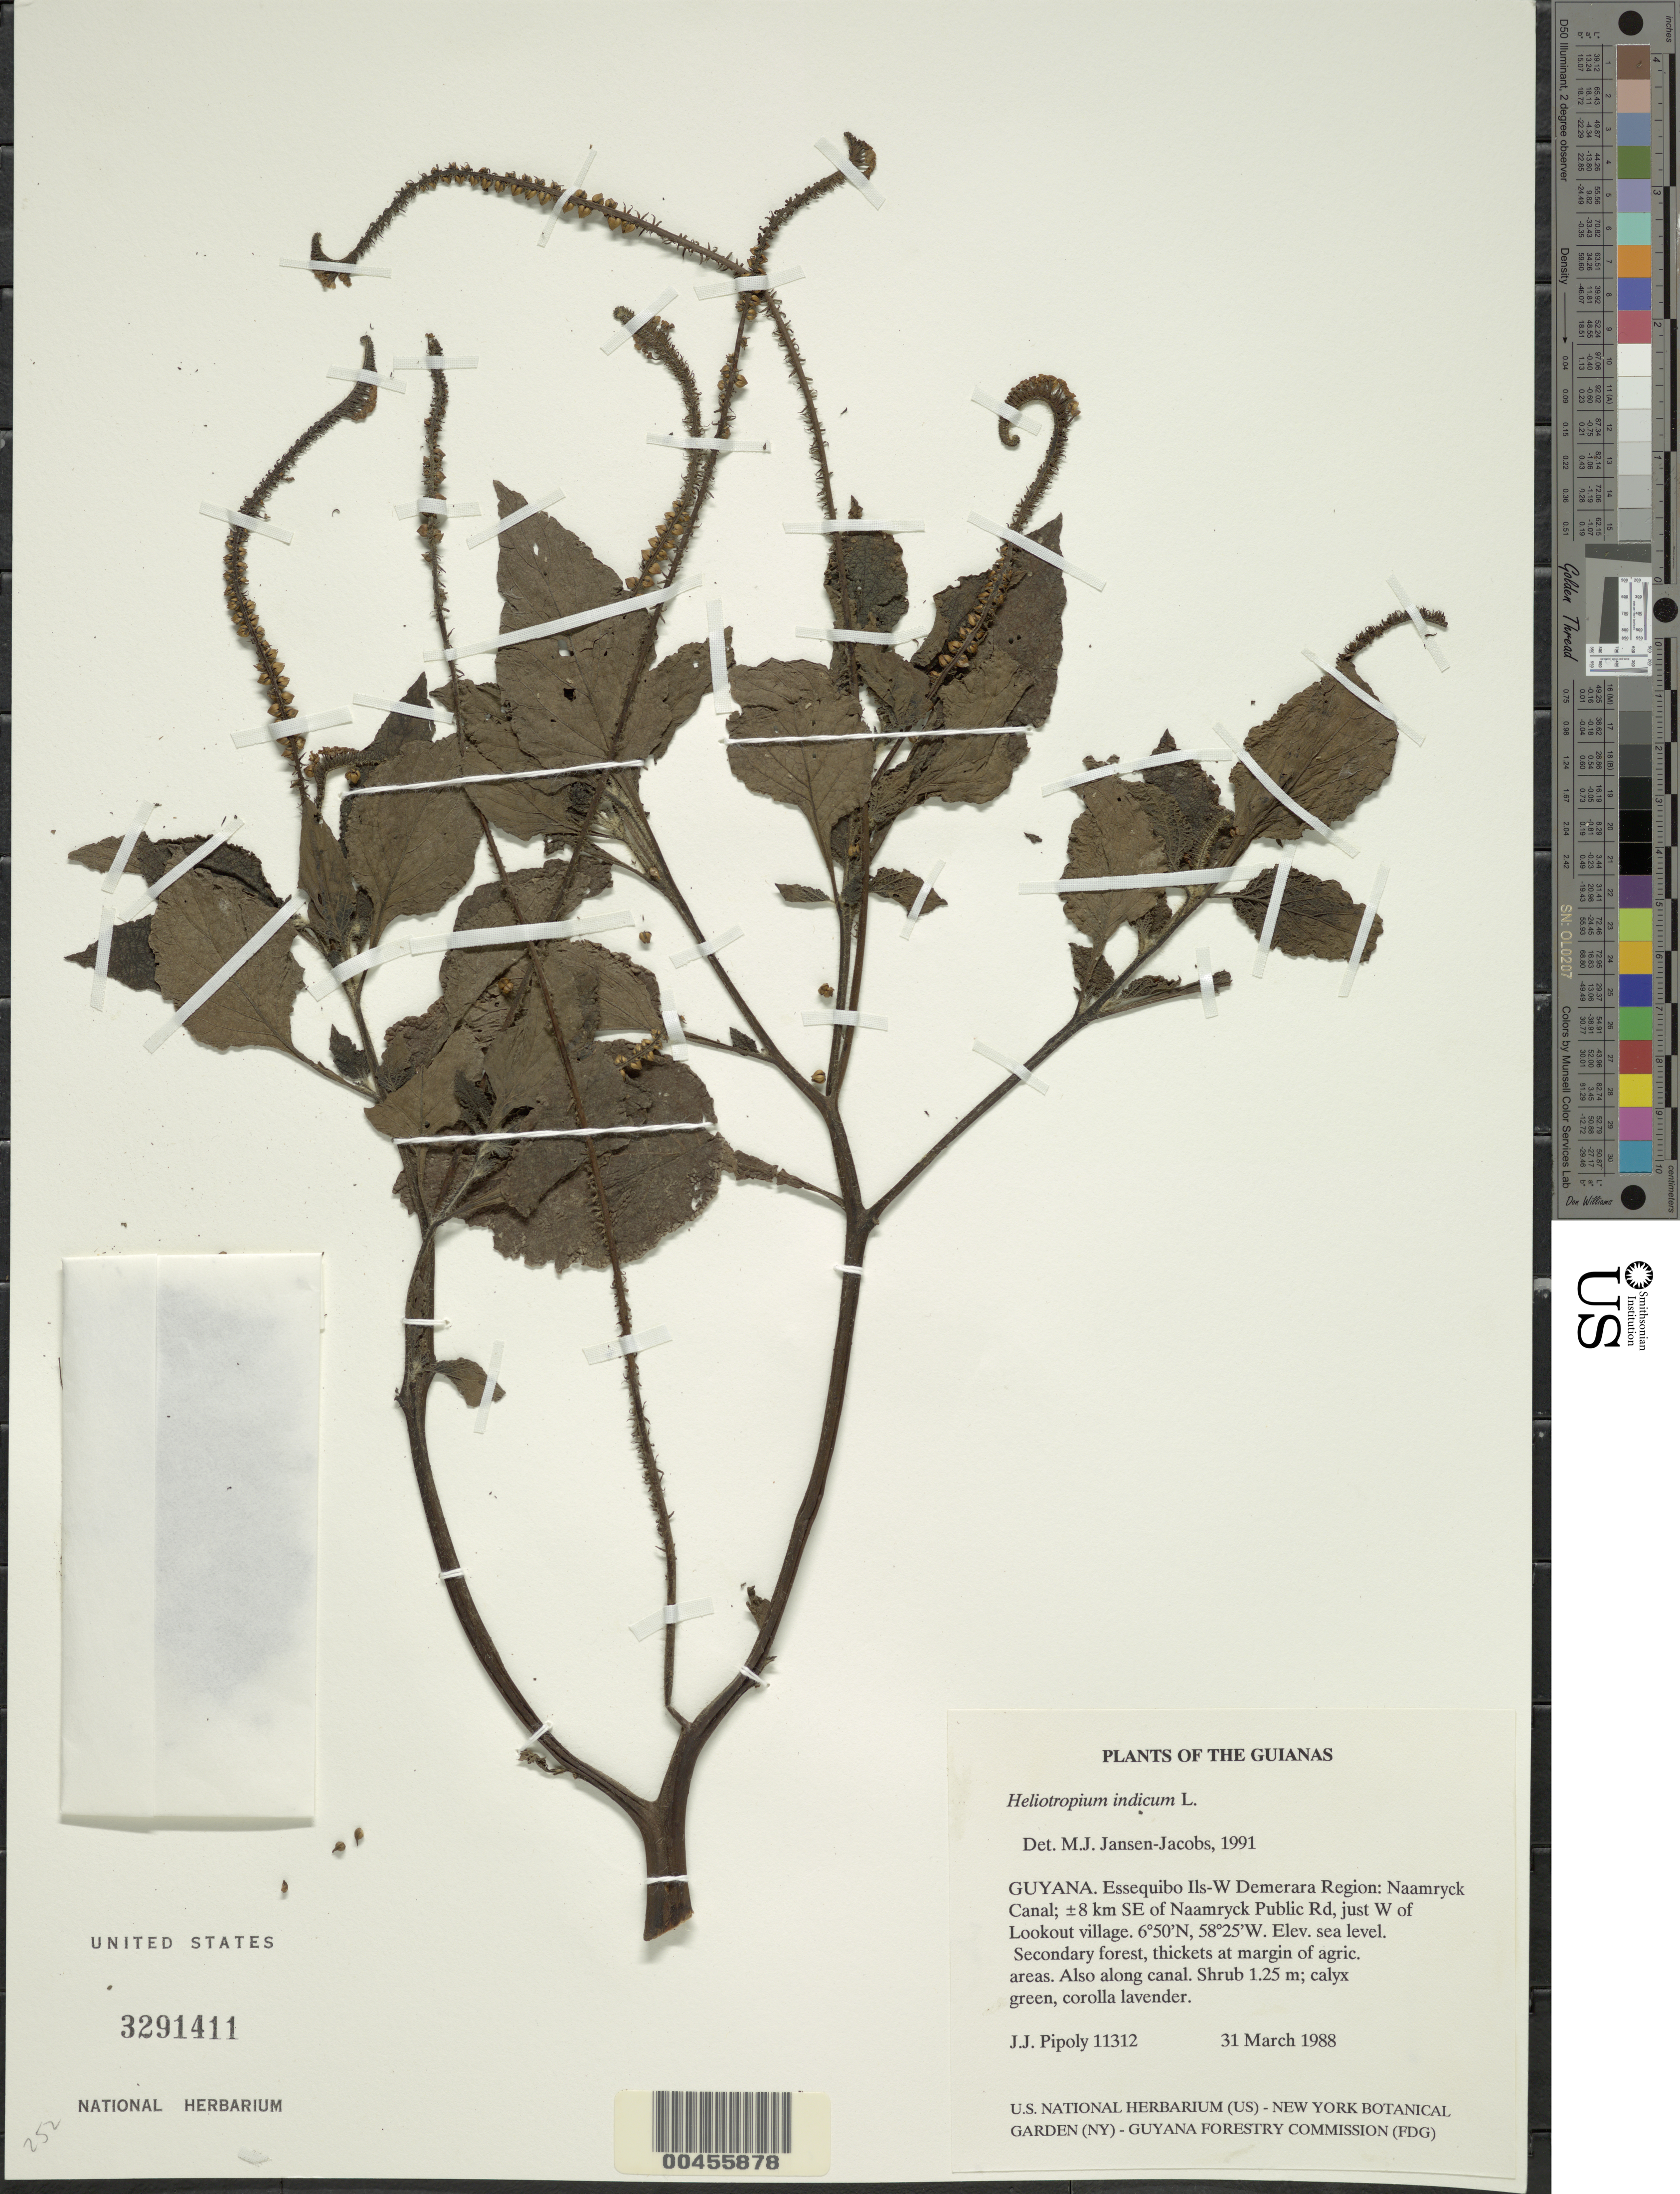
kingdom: Plantae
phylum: Tracheophyta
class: Magnoliopsida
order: Boraginales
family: Heliotropiaceae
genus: Heliotropium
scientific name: Heliotropium polyphyllum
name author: Lehm.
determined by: Jansen-Jacobs, M. J., (U), Nationaal Herbarium Nederland, Utrecht University branch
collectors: J. J. Pipoly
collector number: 11312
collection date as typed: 31 March 1987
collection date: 1987-03-31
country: Guyana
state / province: Essequibo Isl-W. Demerara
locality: Naamryck Canal; ±8 km SE of Naamryck Public Rd, just W of Lookout village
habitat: Secondary forest, thickets at margin of agric. areas. Also along canal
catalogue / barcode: US 3291411